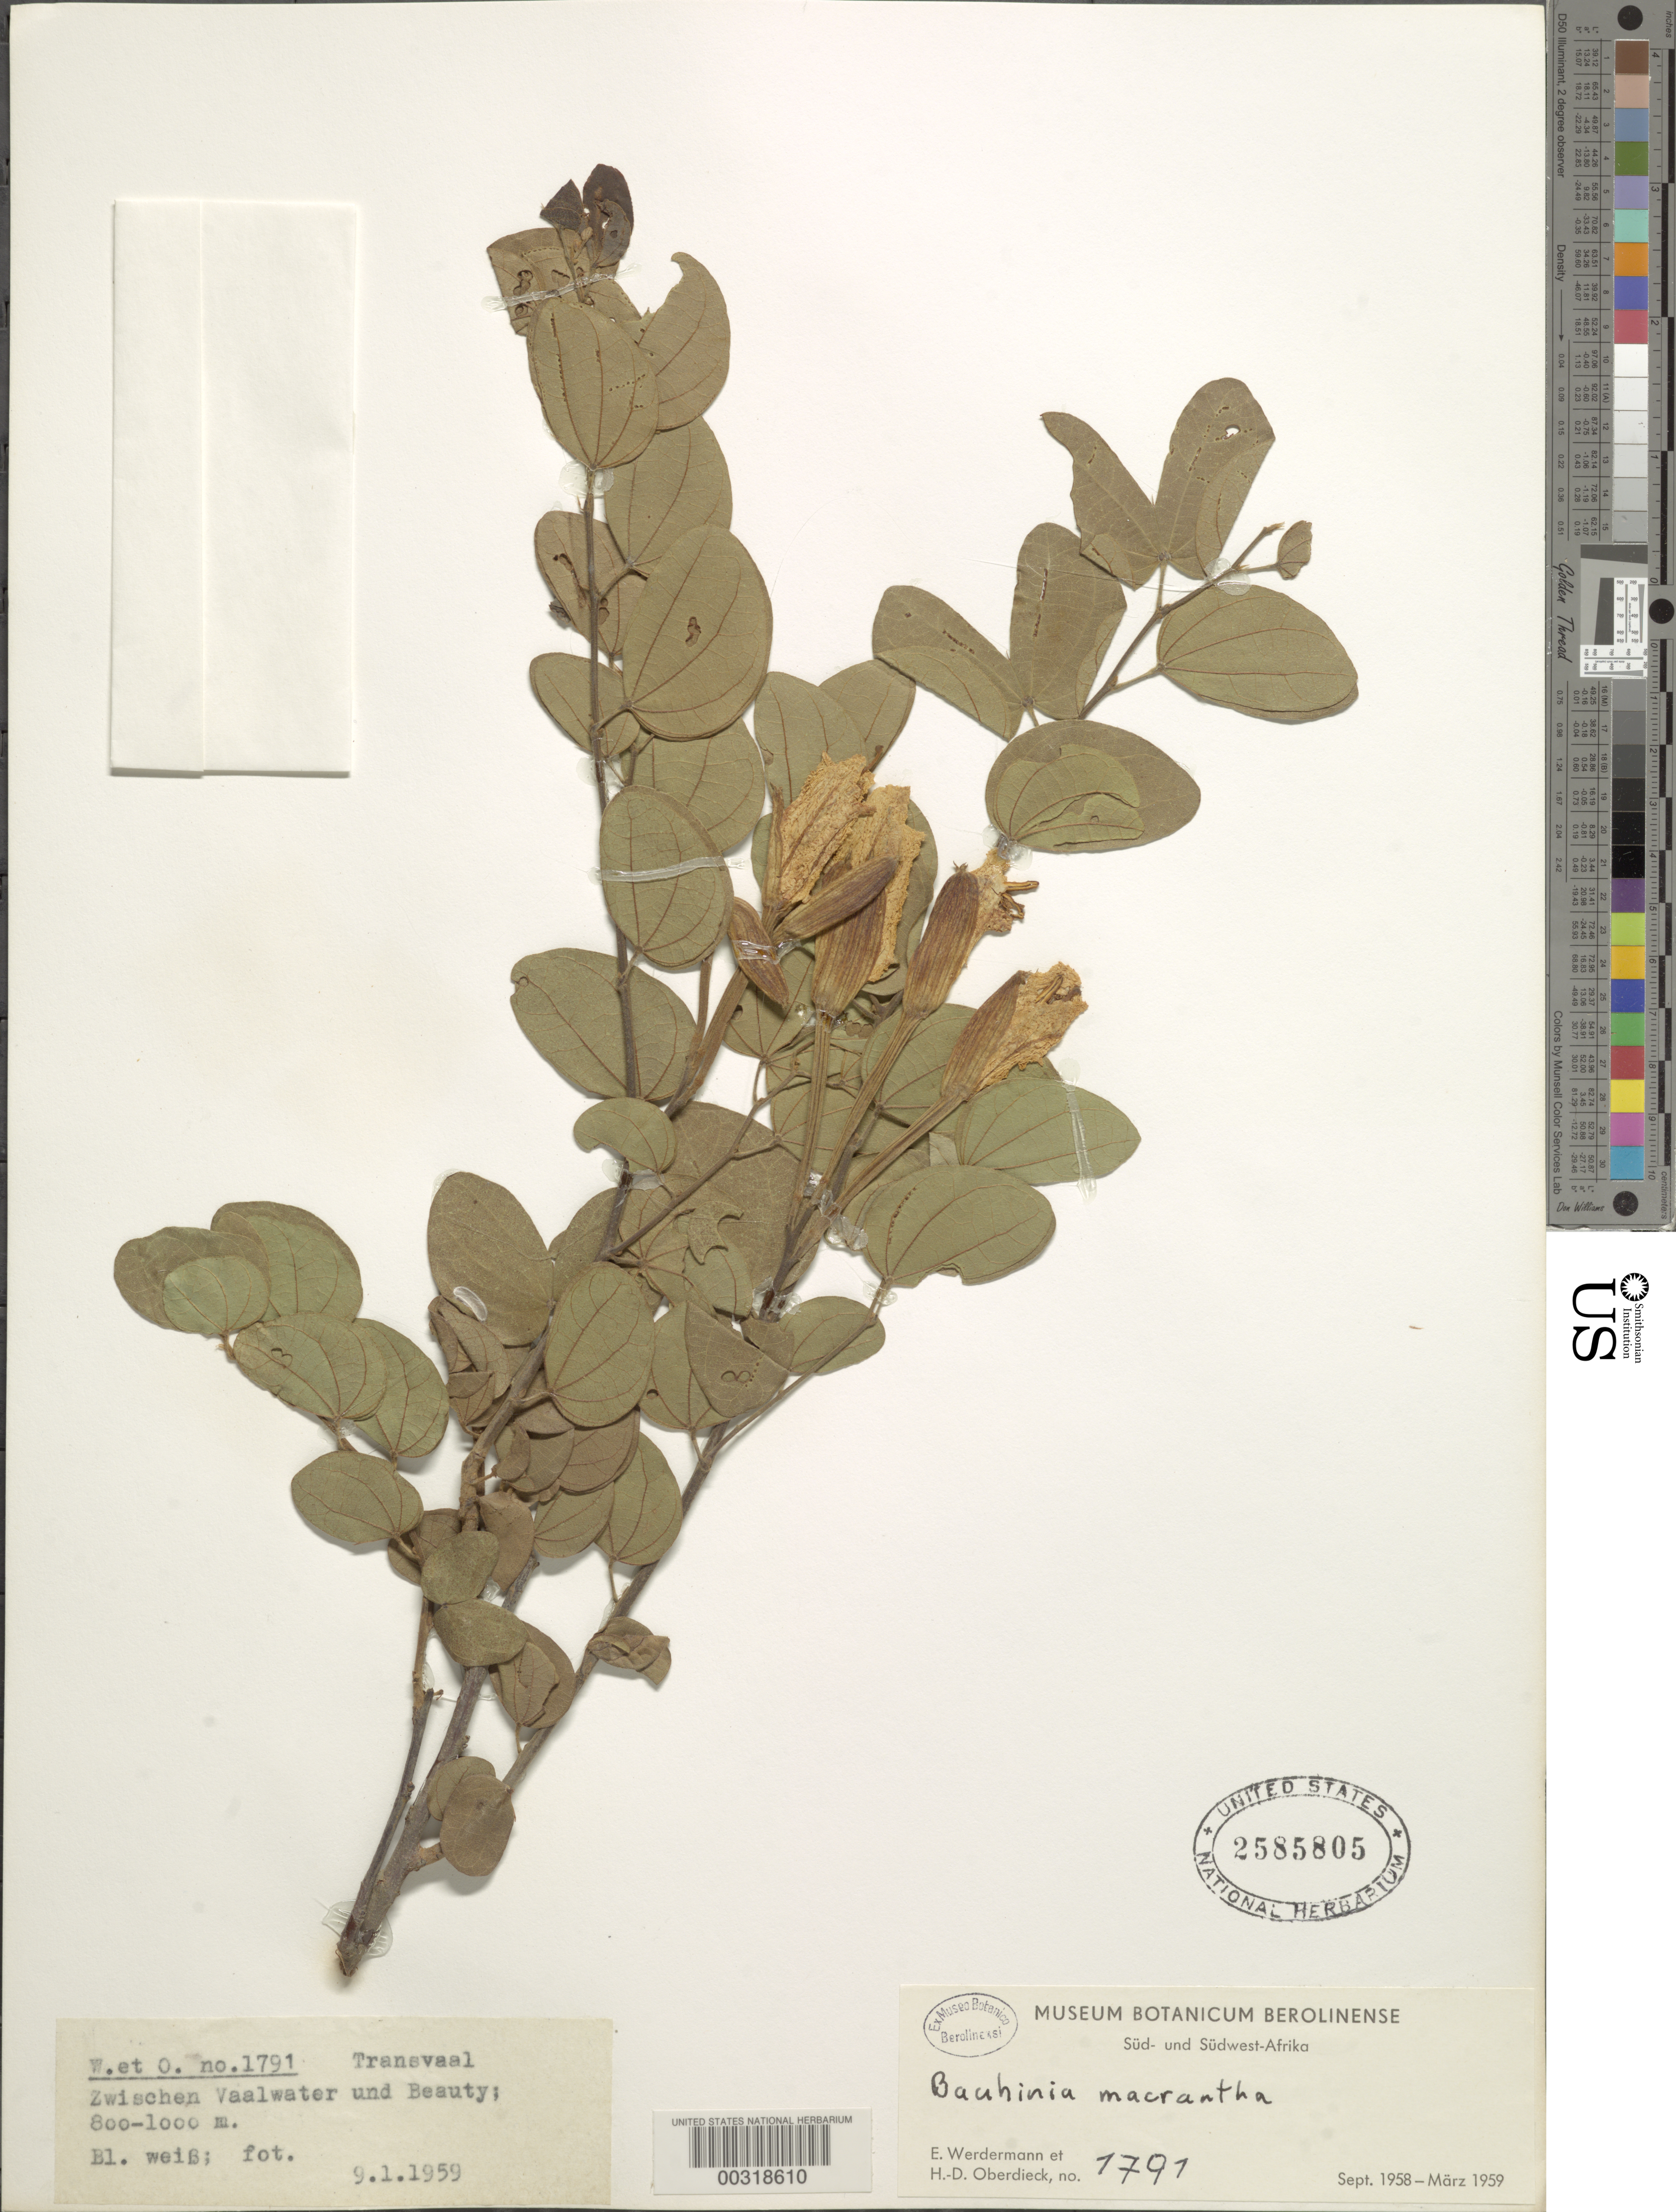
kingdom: Plantae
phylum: Tracheophyta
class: Magnoliopsida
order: Fabales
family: Fabaceae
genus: Bauhinia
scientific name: Bauhinia macrantha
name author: Oliv.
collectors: E. Werdermann & H. Oberdieck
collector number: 1791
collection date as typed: Sep 1958 to -- Mar 1959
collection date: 1958-09/1959-03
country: South Africa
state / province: Limpopo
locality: Between vaalwater and beauty. Transvaal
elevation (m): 800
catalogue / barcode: US 2585805